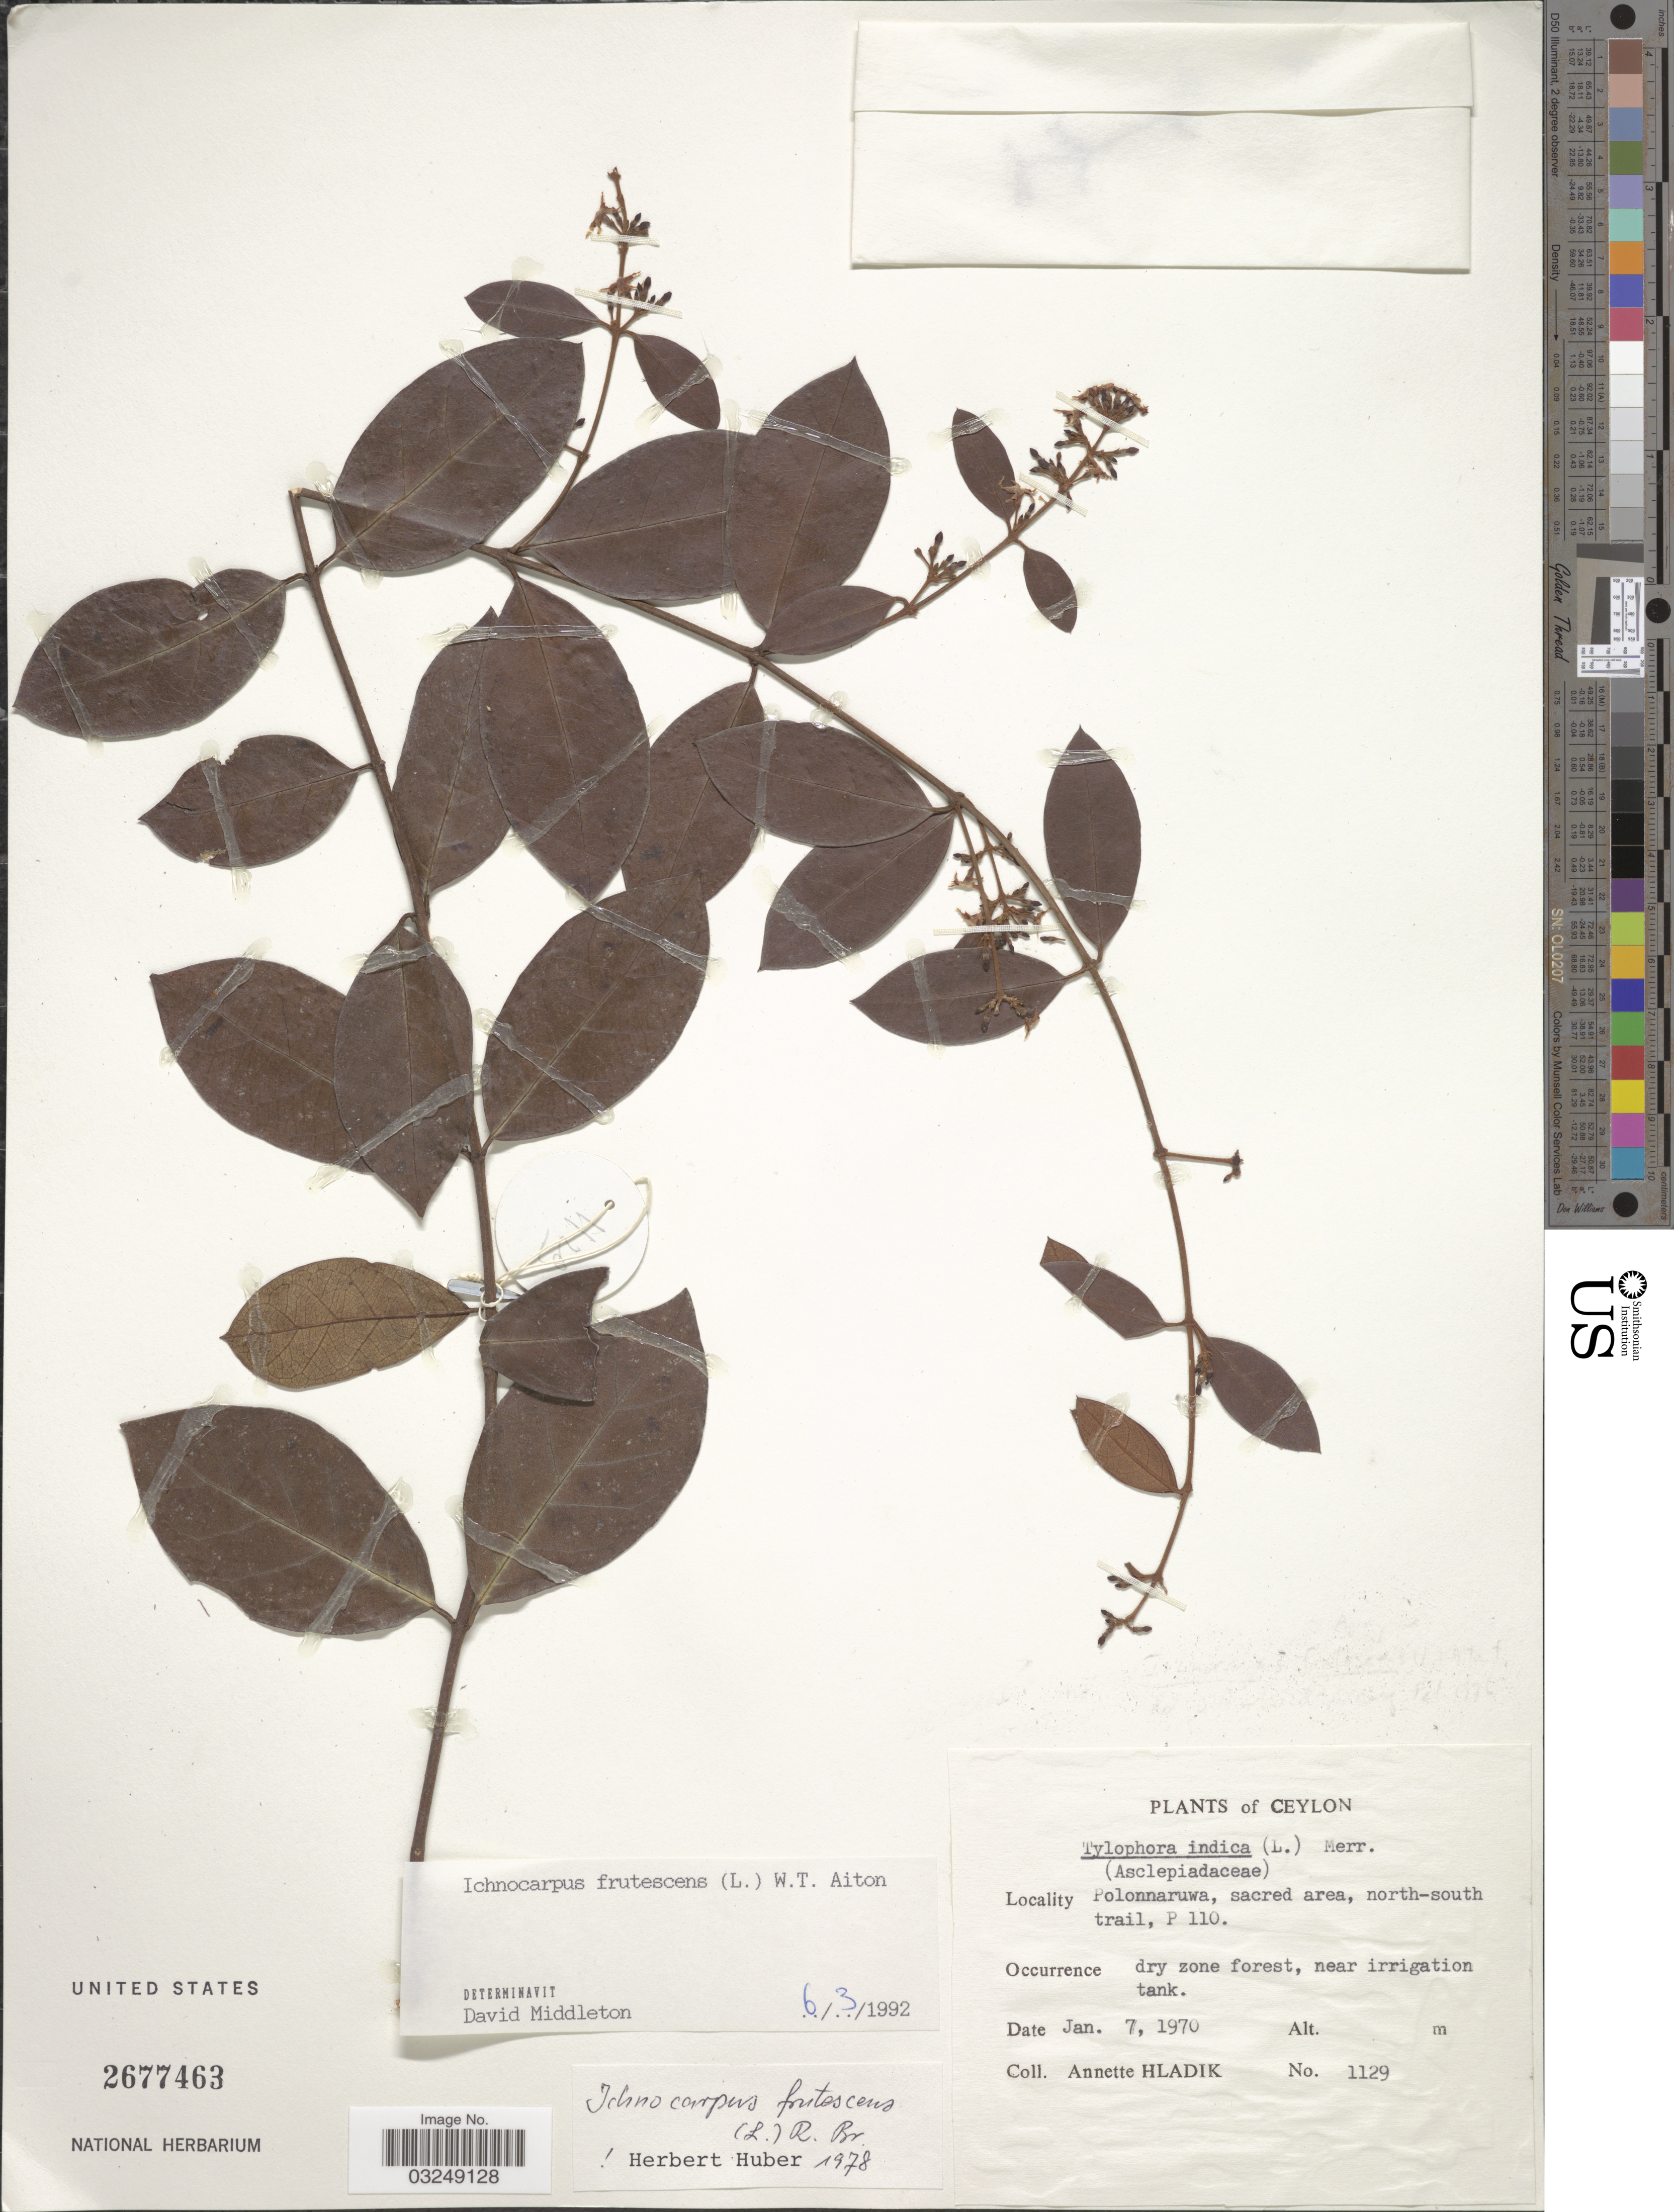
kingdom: Plantae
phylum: Tracheophyta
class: Magnoliopsida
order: Gentianales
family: Apocynaceae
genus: Ichnocarpus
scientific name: Ichnocarpus frutescens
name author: (L.) W.T. Aiton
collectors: A. Hladik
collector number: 1129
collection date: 1970-01-07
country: Sri Lanka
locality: Ceylon. Polonnaruwa, sacred area, north-south trail, P 110, dry zone forest, near irrigation tank.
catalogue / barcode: US 2677463